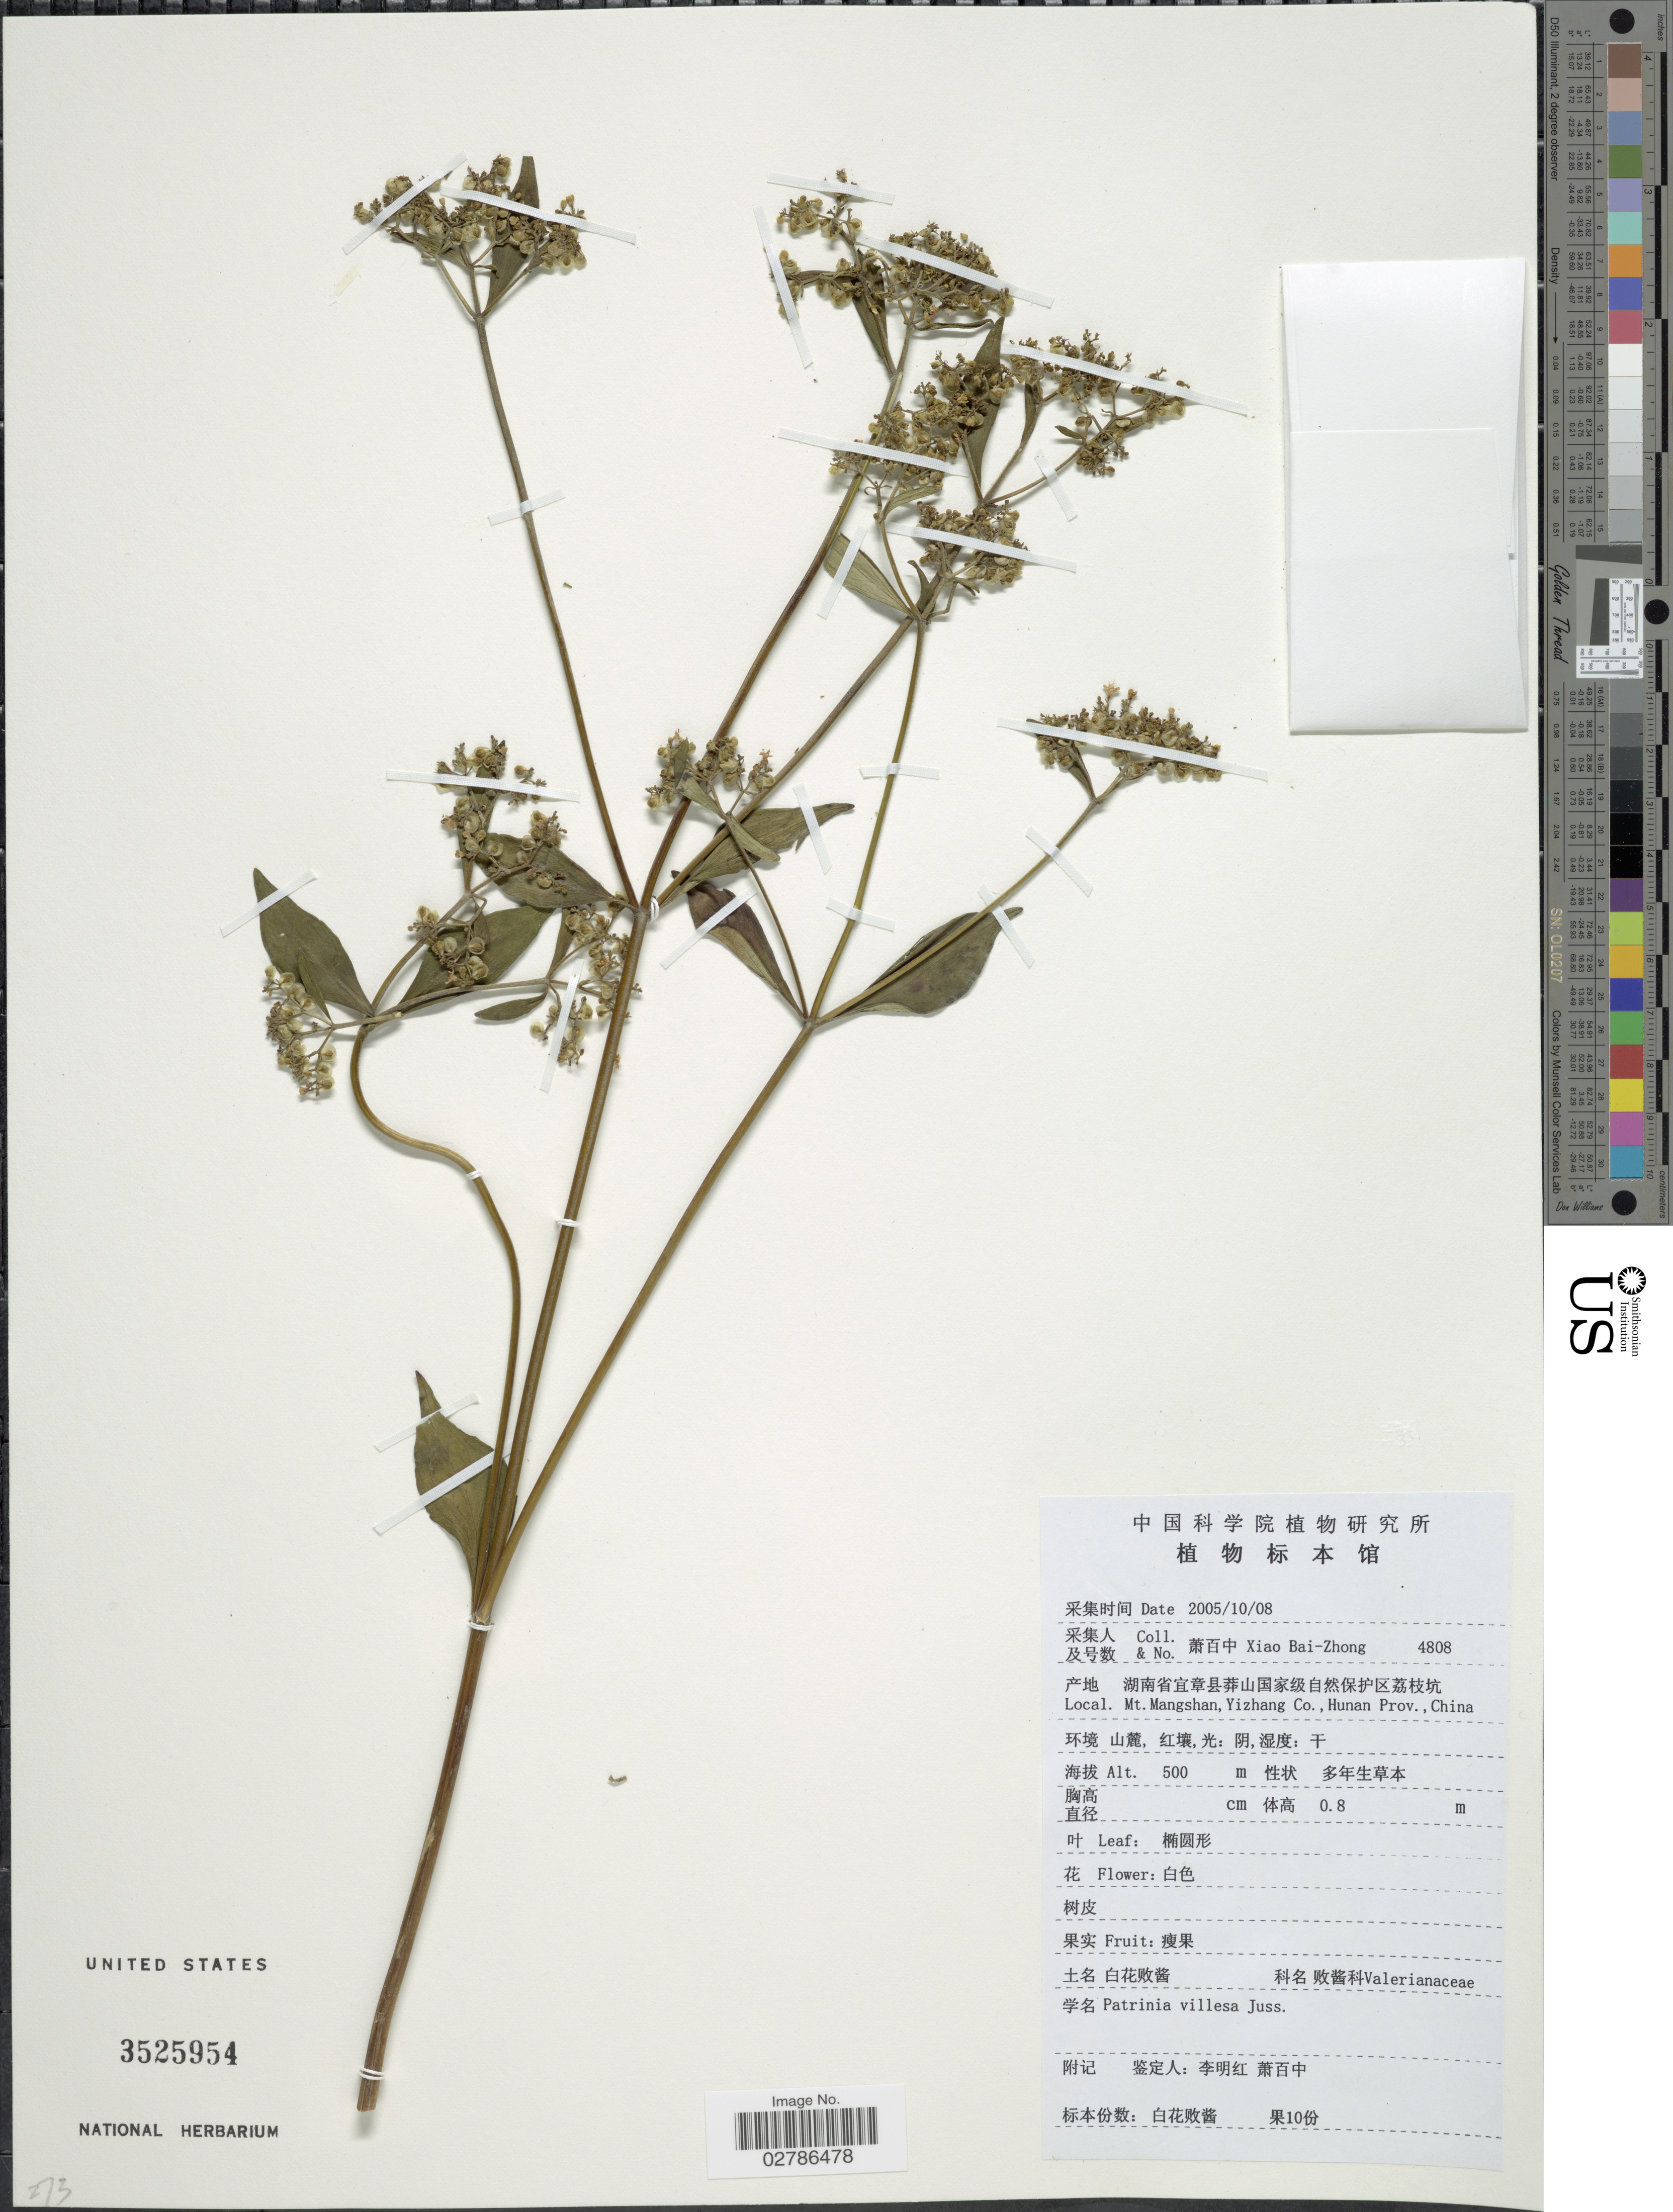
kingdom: Plantae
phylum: Tracheophyta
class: Magnoliopsida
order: Dipsacales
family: Caprifoliaceae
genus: Patrinia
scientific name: Patrinia villosa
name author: (Thunb.) Dufr.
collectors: B. Z. Xiao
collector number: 4808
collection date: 2005-10-08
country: China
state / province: Hunan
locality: X, Mt. Mangshan, Yizhang Co., Hunan Prov., X.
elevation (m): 500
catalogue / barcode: US 3525954